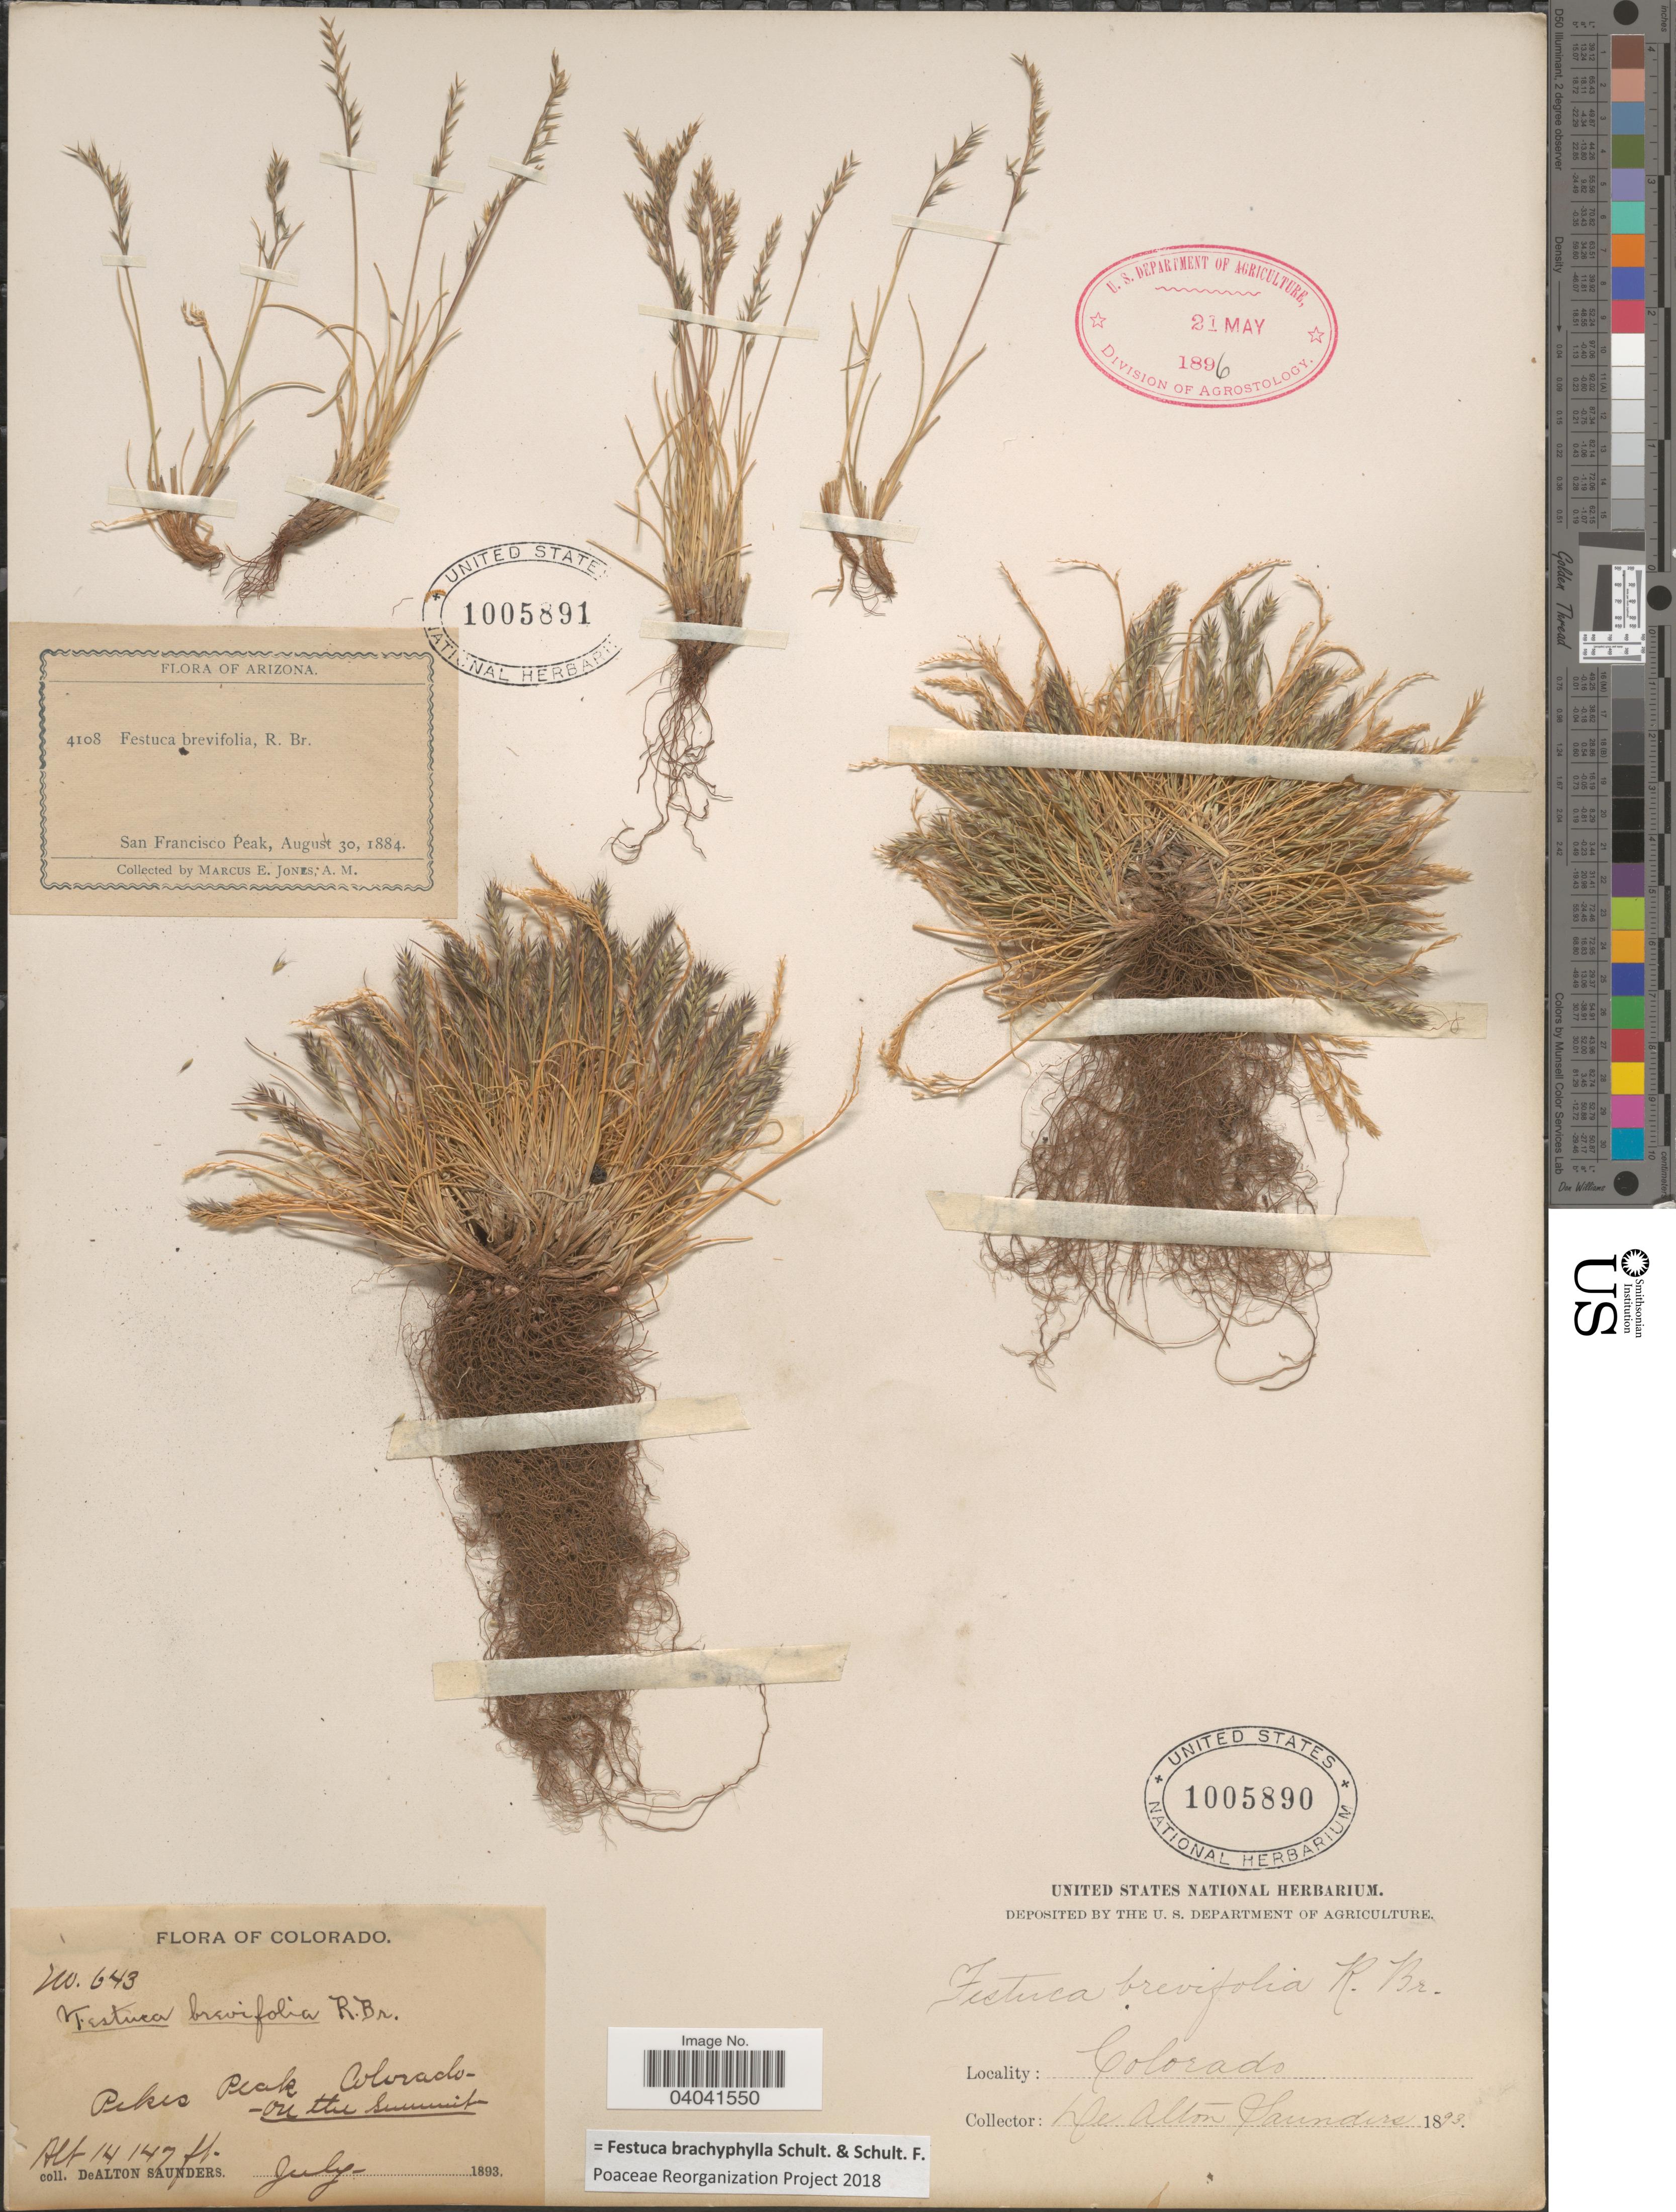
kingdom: Plantae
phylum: Tracheophyta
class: Liliopsida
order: Poales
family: Poaceae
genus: Festuca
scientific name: Festuca brachyphylla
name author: Schult. & Schult. f.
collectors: M. E. Jones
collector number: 4108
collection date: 1884-08-30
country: United States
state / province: Arizona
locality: San Francisco Peak.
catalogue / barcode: US 1005891-2